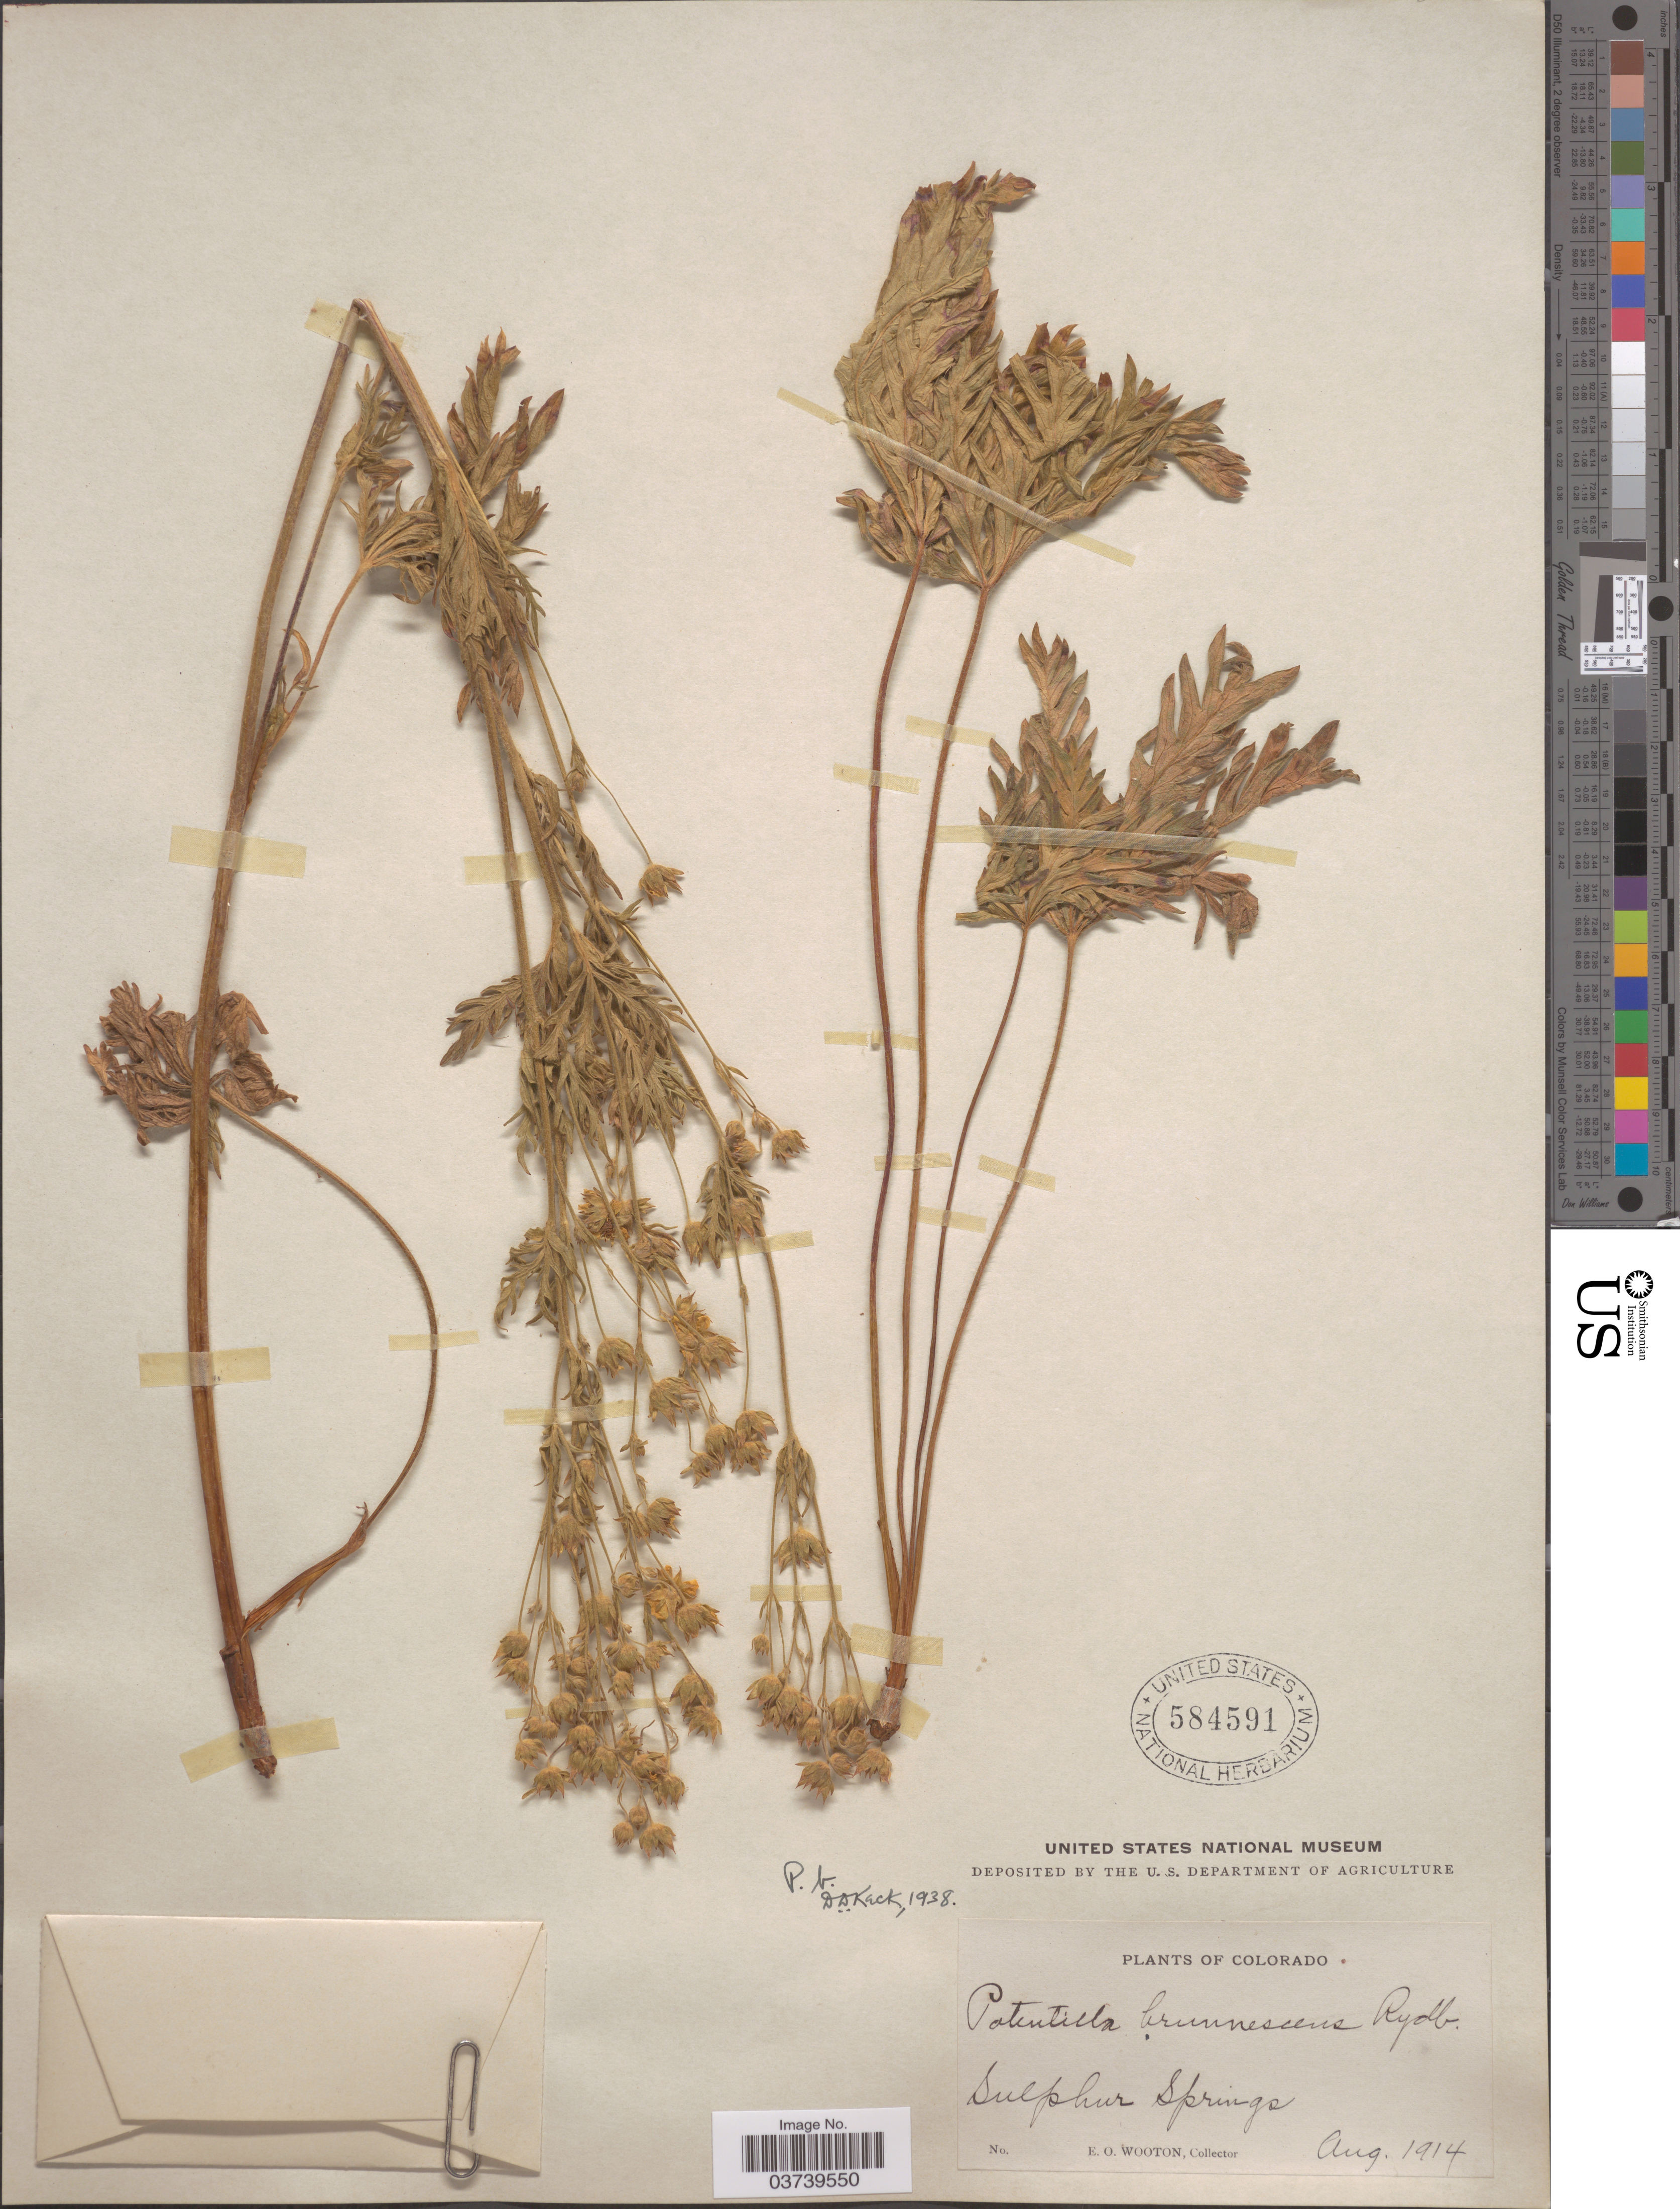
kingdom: Plantae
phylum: Tracheophyta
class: Magnoliopsida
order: Rosales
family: Rosaceae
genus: Potentilla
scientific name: Potentilla gracilis var. brunnescens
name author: (Rydb.) C.L. Hitchc.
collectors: E. O. Wooton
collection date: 1914-08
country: United States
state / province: Colorado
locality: Sulphur Springs.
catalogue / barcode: US 584591